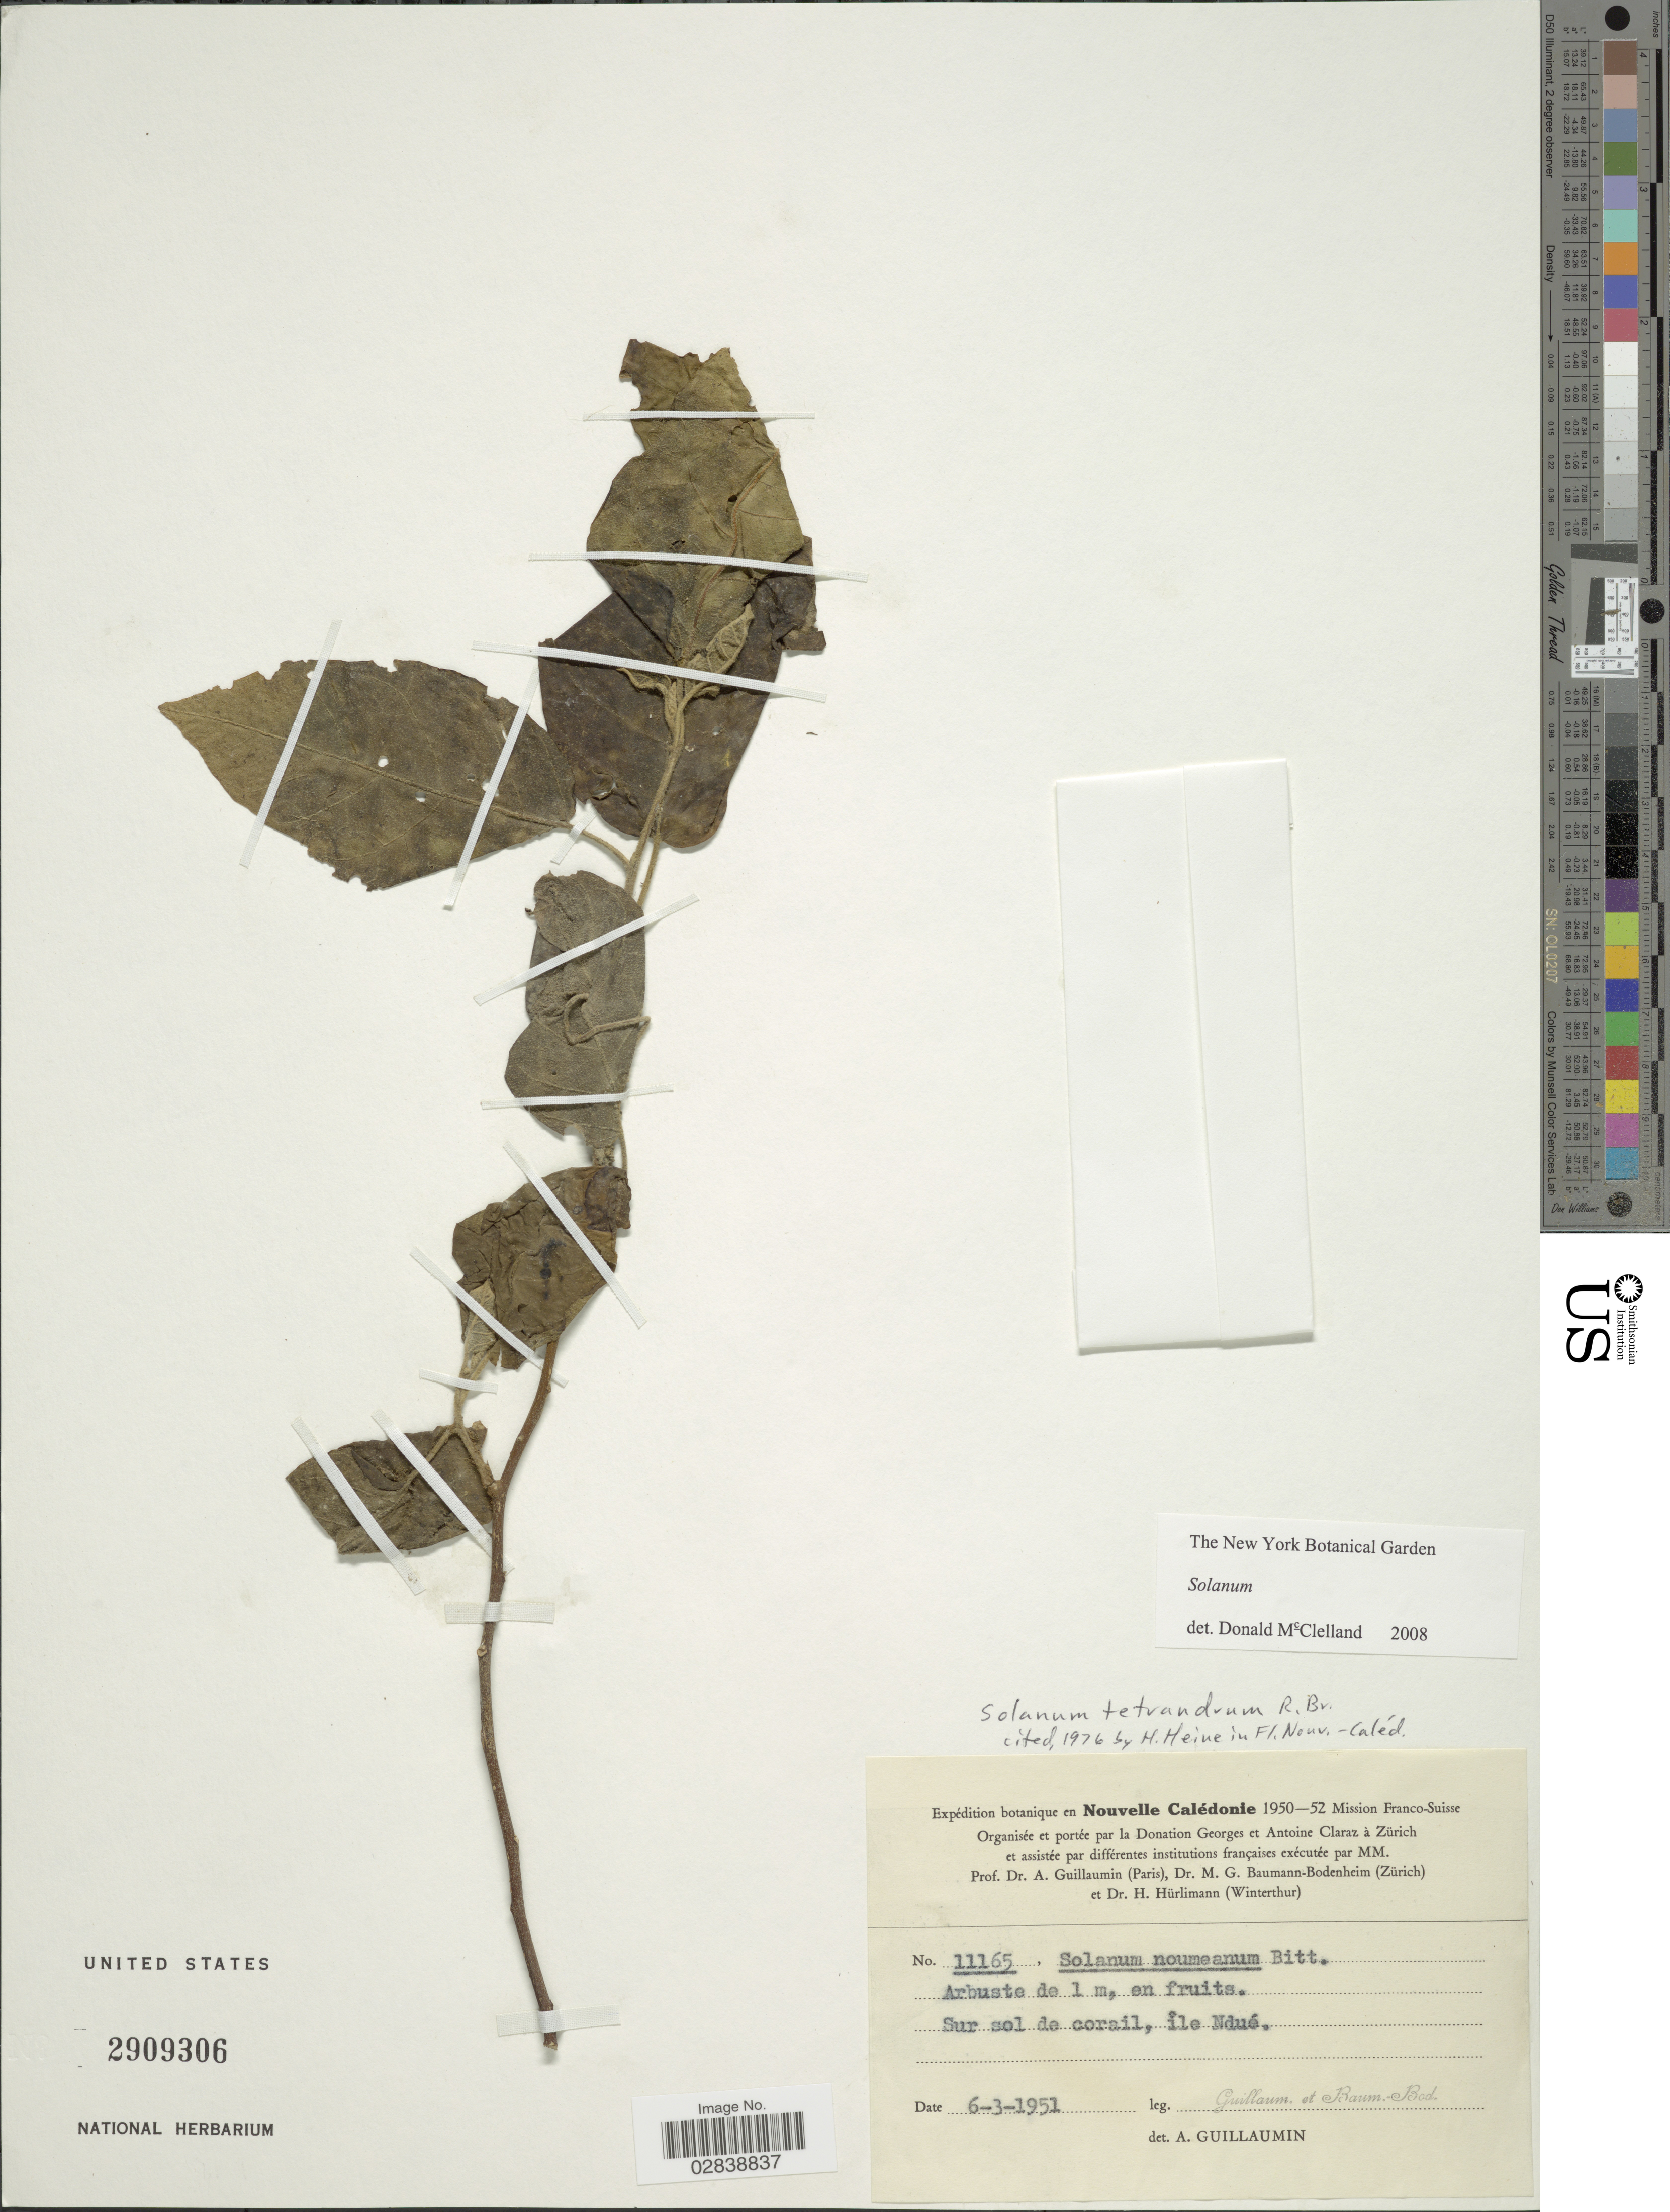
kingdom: Plantae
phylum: Tracheophyta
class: Magnoliopsida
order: Solanales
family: Solanaceae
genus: Solanum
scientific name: Solanum tetrandrum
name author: R. Br.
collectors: A. Guillaumin & M. G. Baumann-Bodenheim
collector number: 11165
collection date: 1951-03-06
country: New Caledonia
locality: Sur sol de corail, île Ndué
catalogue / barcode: US 2909306